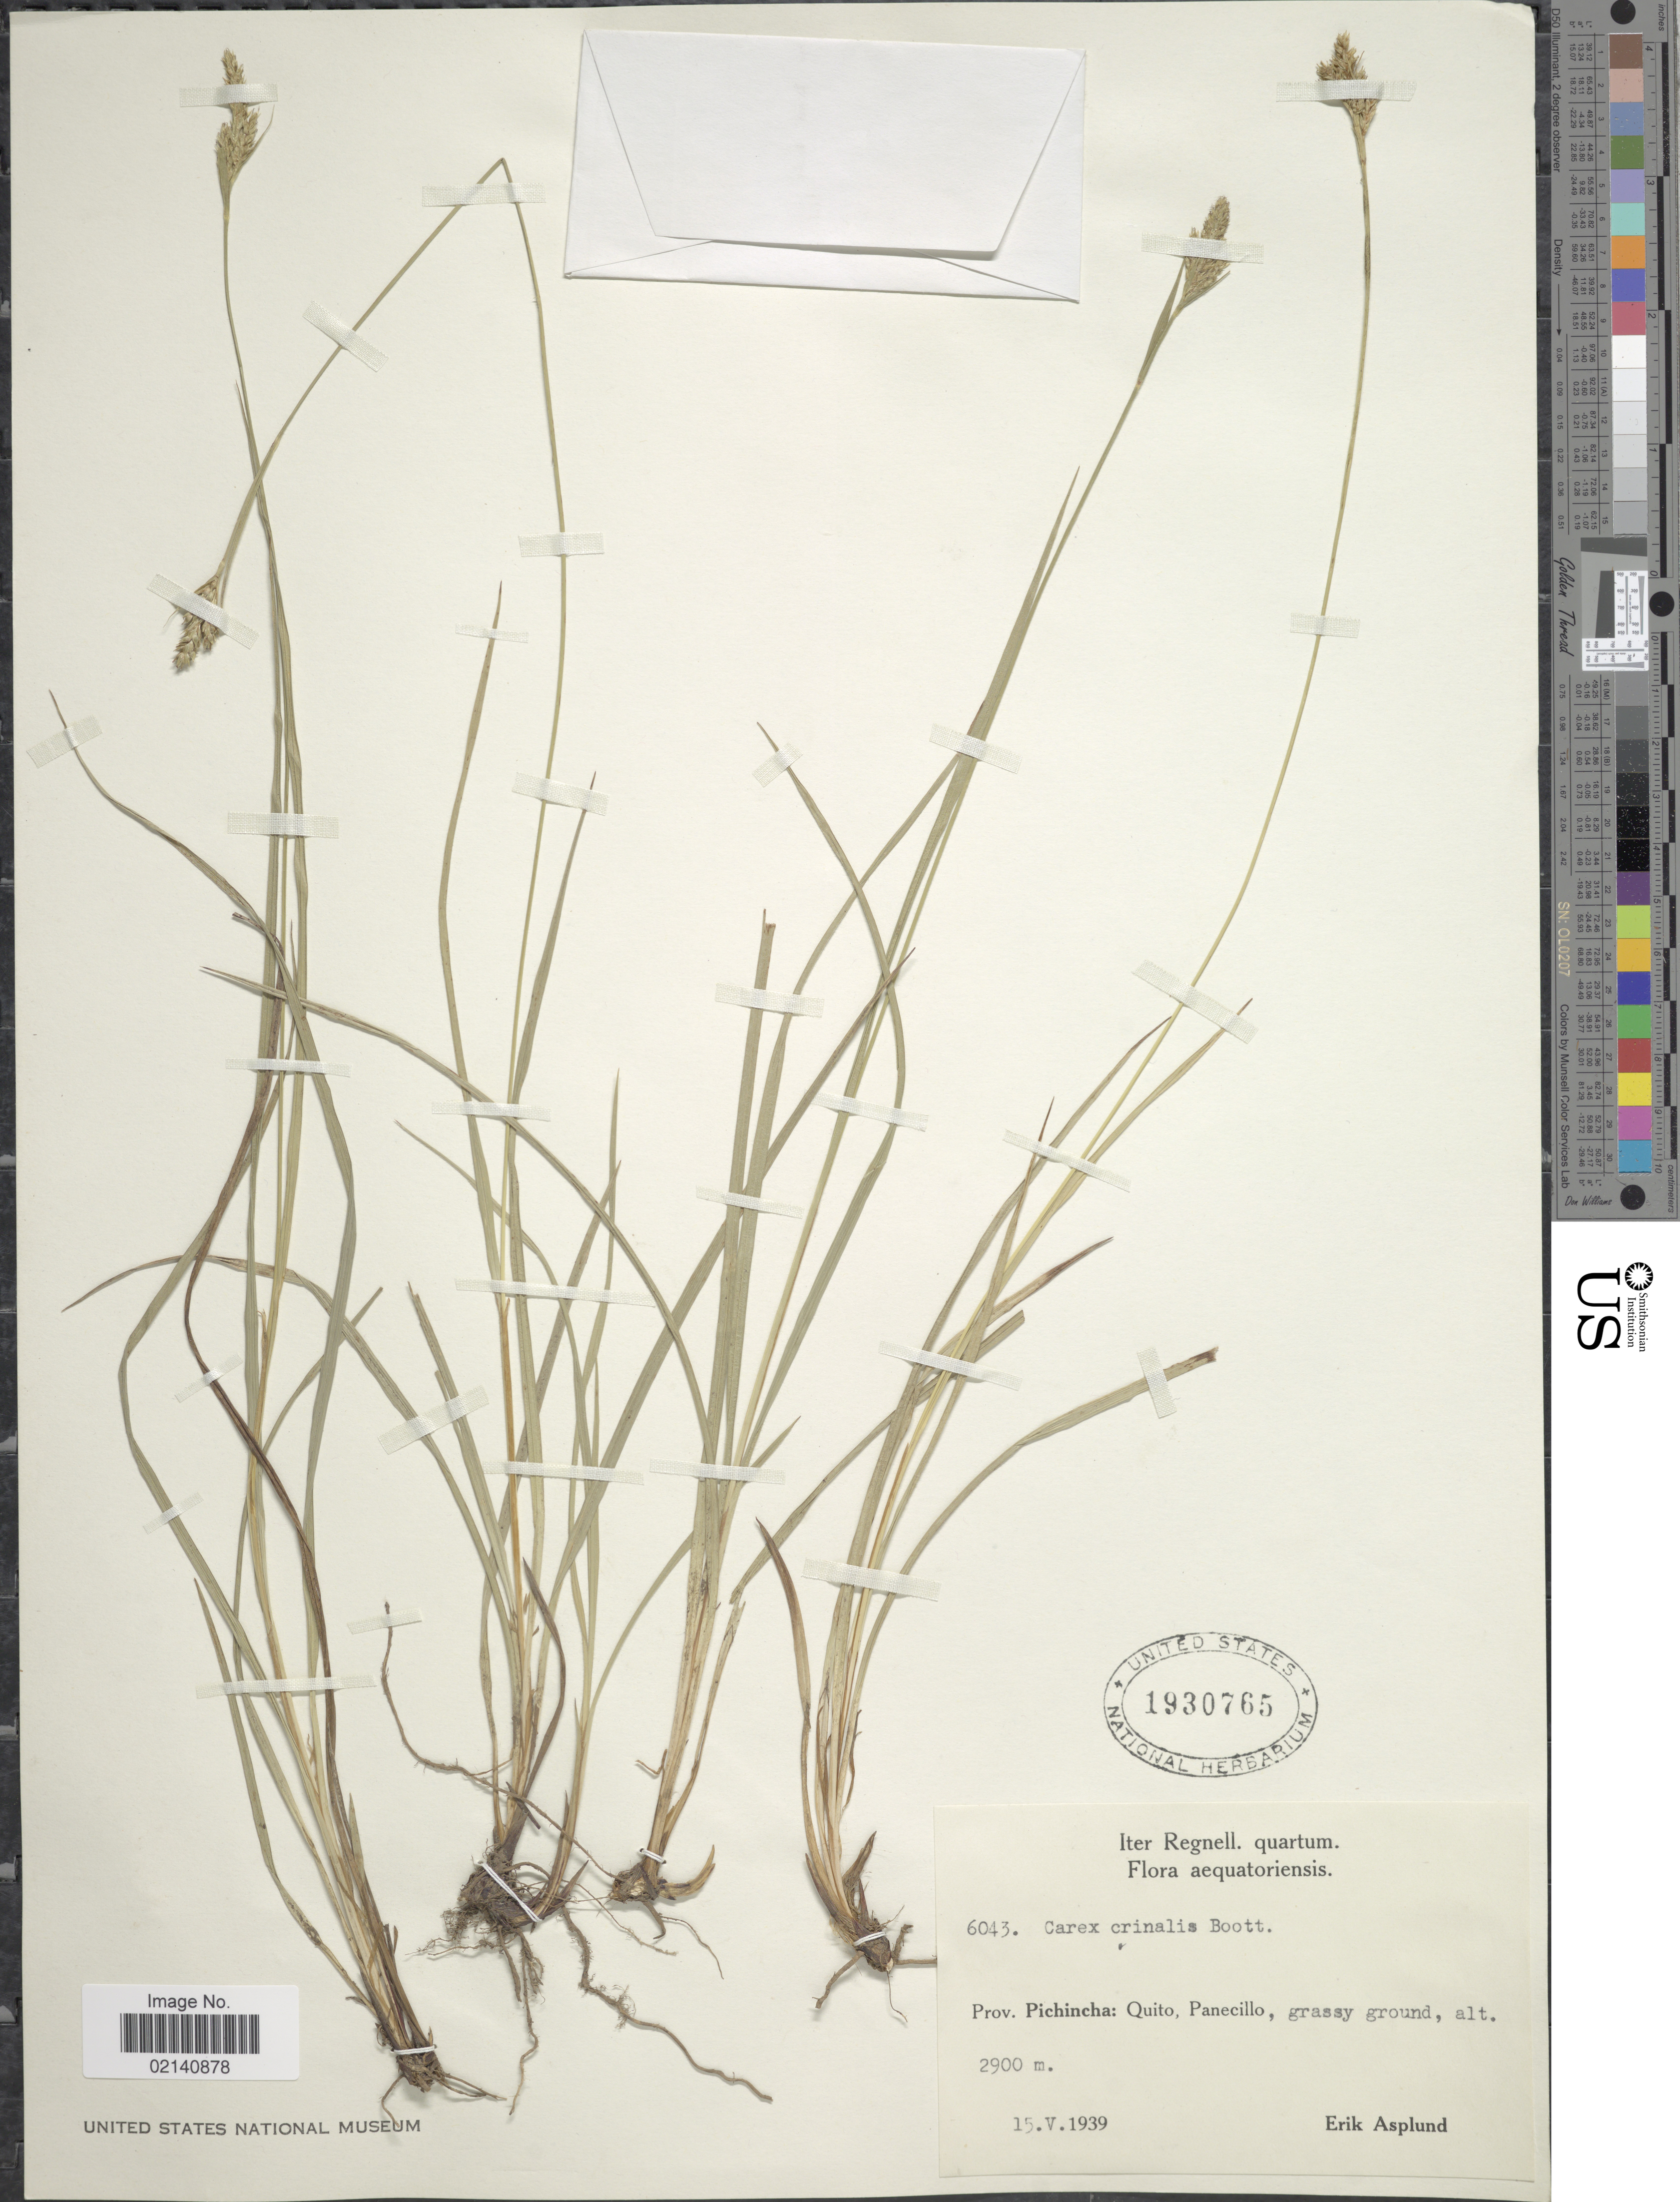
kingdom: Plantae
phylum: Tracheophyta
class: Liliopsida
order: Poales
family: Cyperaceae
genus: Carex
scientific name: Carex crinalis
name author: Boott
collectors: E. Asplund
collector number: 6043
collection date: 1939-05-15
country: Ecuador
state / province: Pichincha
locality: Quito, Panecillo, grassy ground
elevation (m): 2900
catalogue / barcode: US 1930765